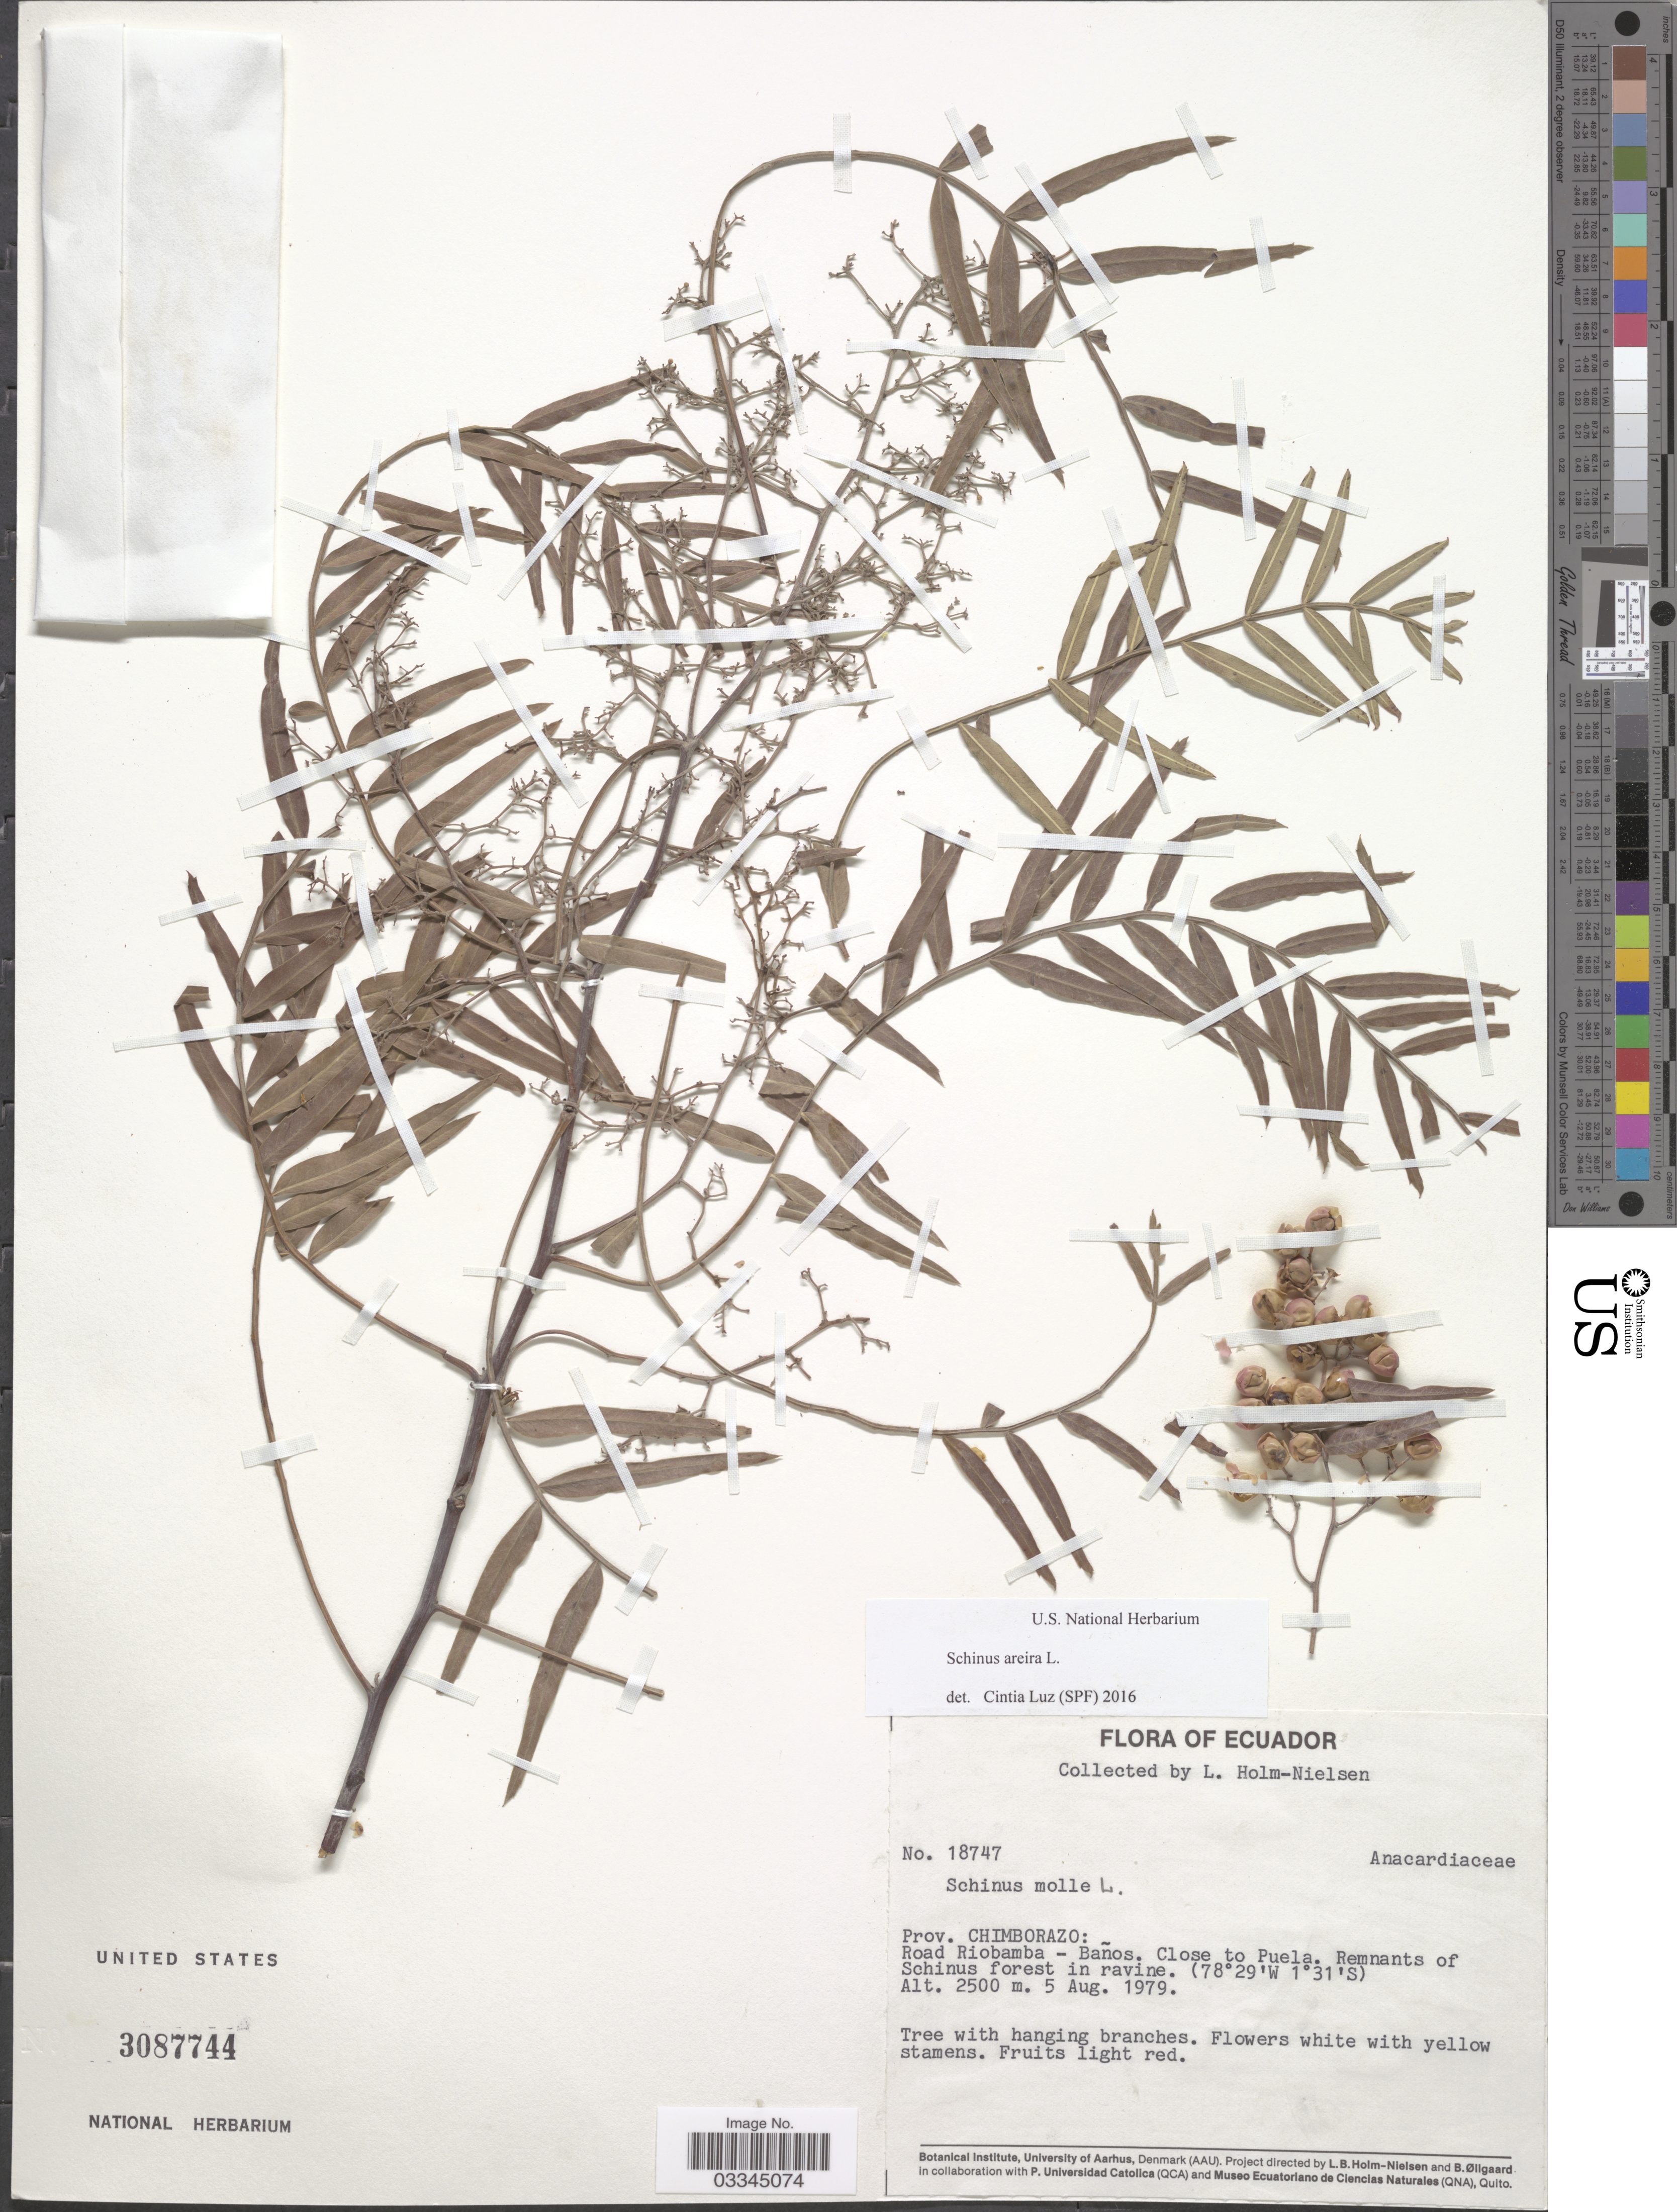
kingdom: Plantae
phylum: Tracheophyta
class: Magnoliopsida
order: Sapindales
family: Anacardiaceae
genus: Schinus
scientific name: Schinus areira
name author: L.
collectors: L. Holm-Nielsen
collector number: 18747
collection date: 1979-08-05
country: Ecuador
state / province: Chimborazo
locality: Road Riobamba - Baños, Close to Puela.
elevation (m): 2500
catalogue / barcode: US 3087744